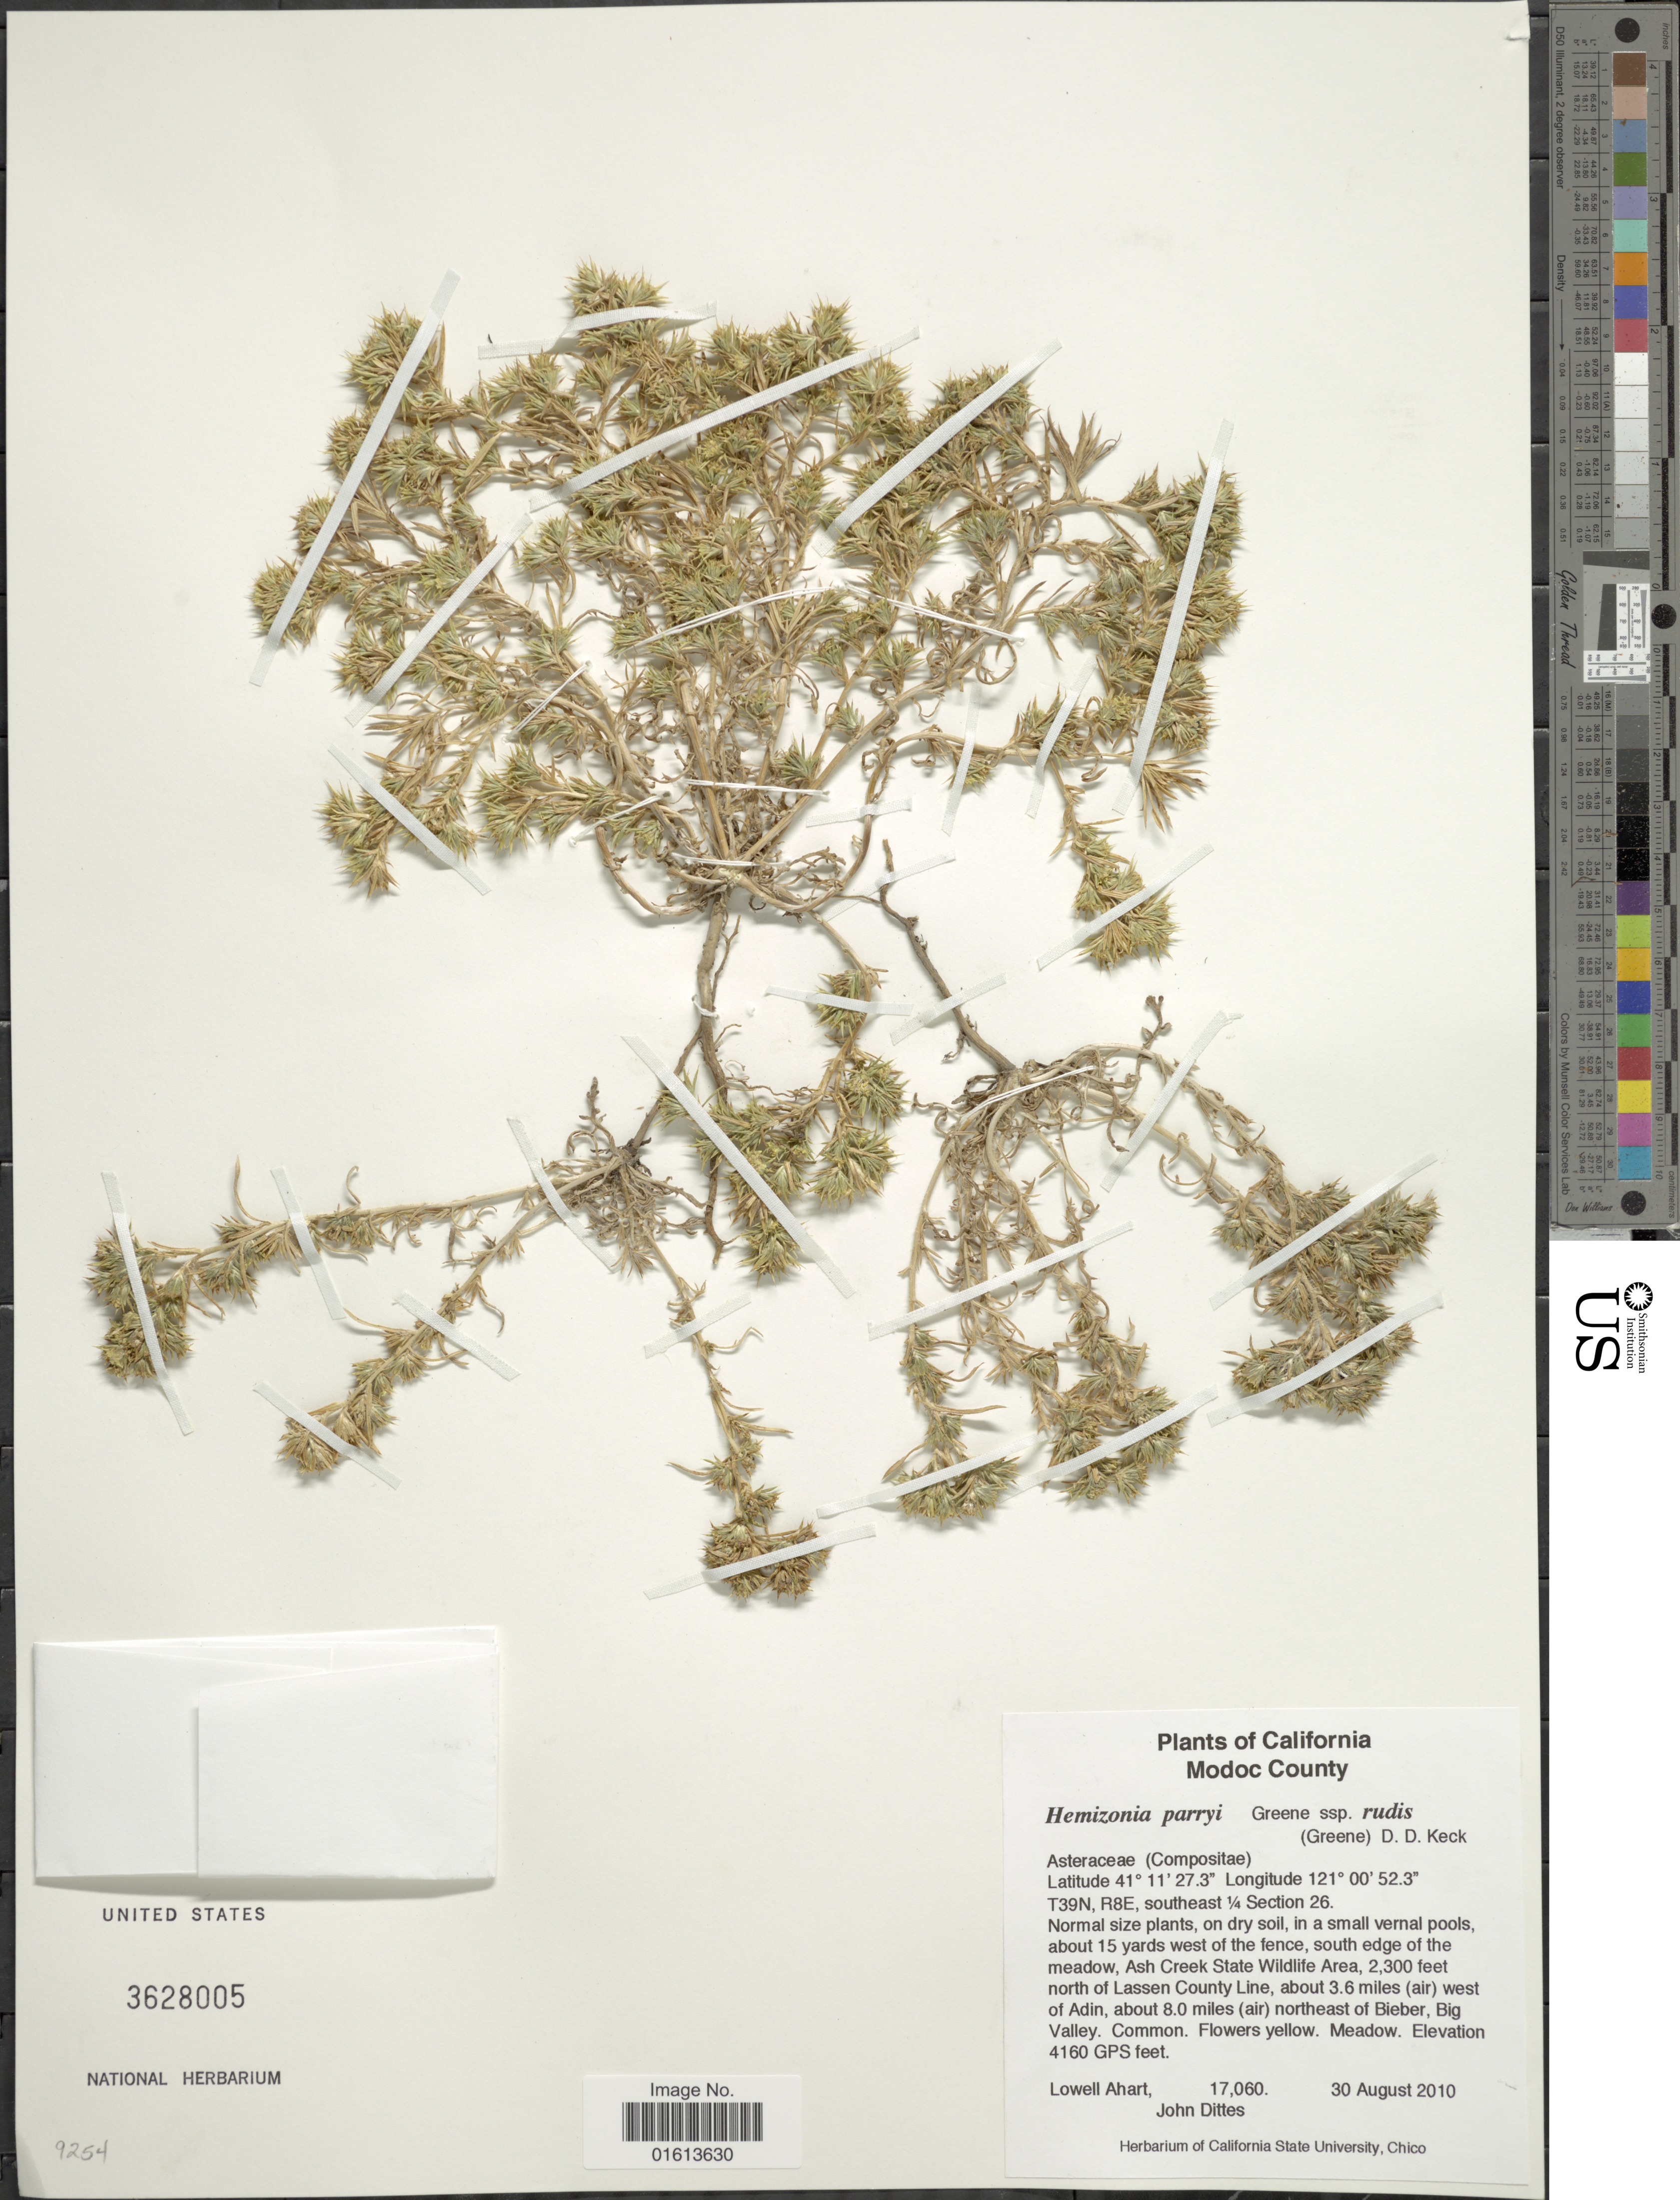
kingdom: Plantae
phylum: Tracheophyta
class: Magnoliopsida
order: Asterales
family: Asteraceae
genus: Hemizonia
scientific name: Hemizonia parryi subsp. rudis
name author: (Greene) D.D. Keck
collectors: L. Ahart & J. Dittes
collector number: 17060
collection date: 2010-08-30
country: United States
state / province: California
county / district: Modoc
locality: California. Modoc County. about 15 yards west of the fence, south edge of the meadow, Ash Creek State Wildlife Area, north of Lassen County Line, about 3.6 miles (air) west of Adin, about 8.0 miles (air) northeast of Bieber, Big Valley.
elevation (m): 1268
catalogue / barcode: US 3628005